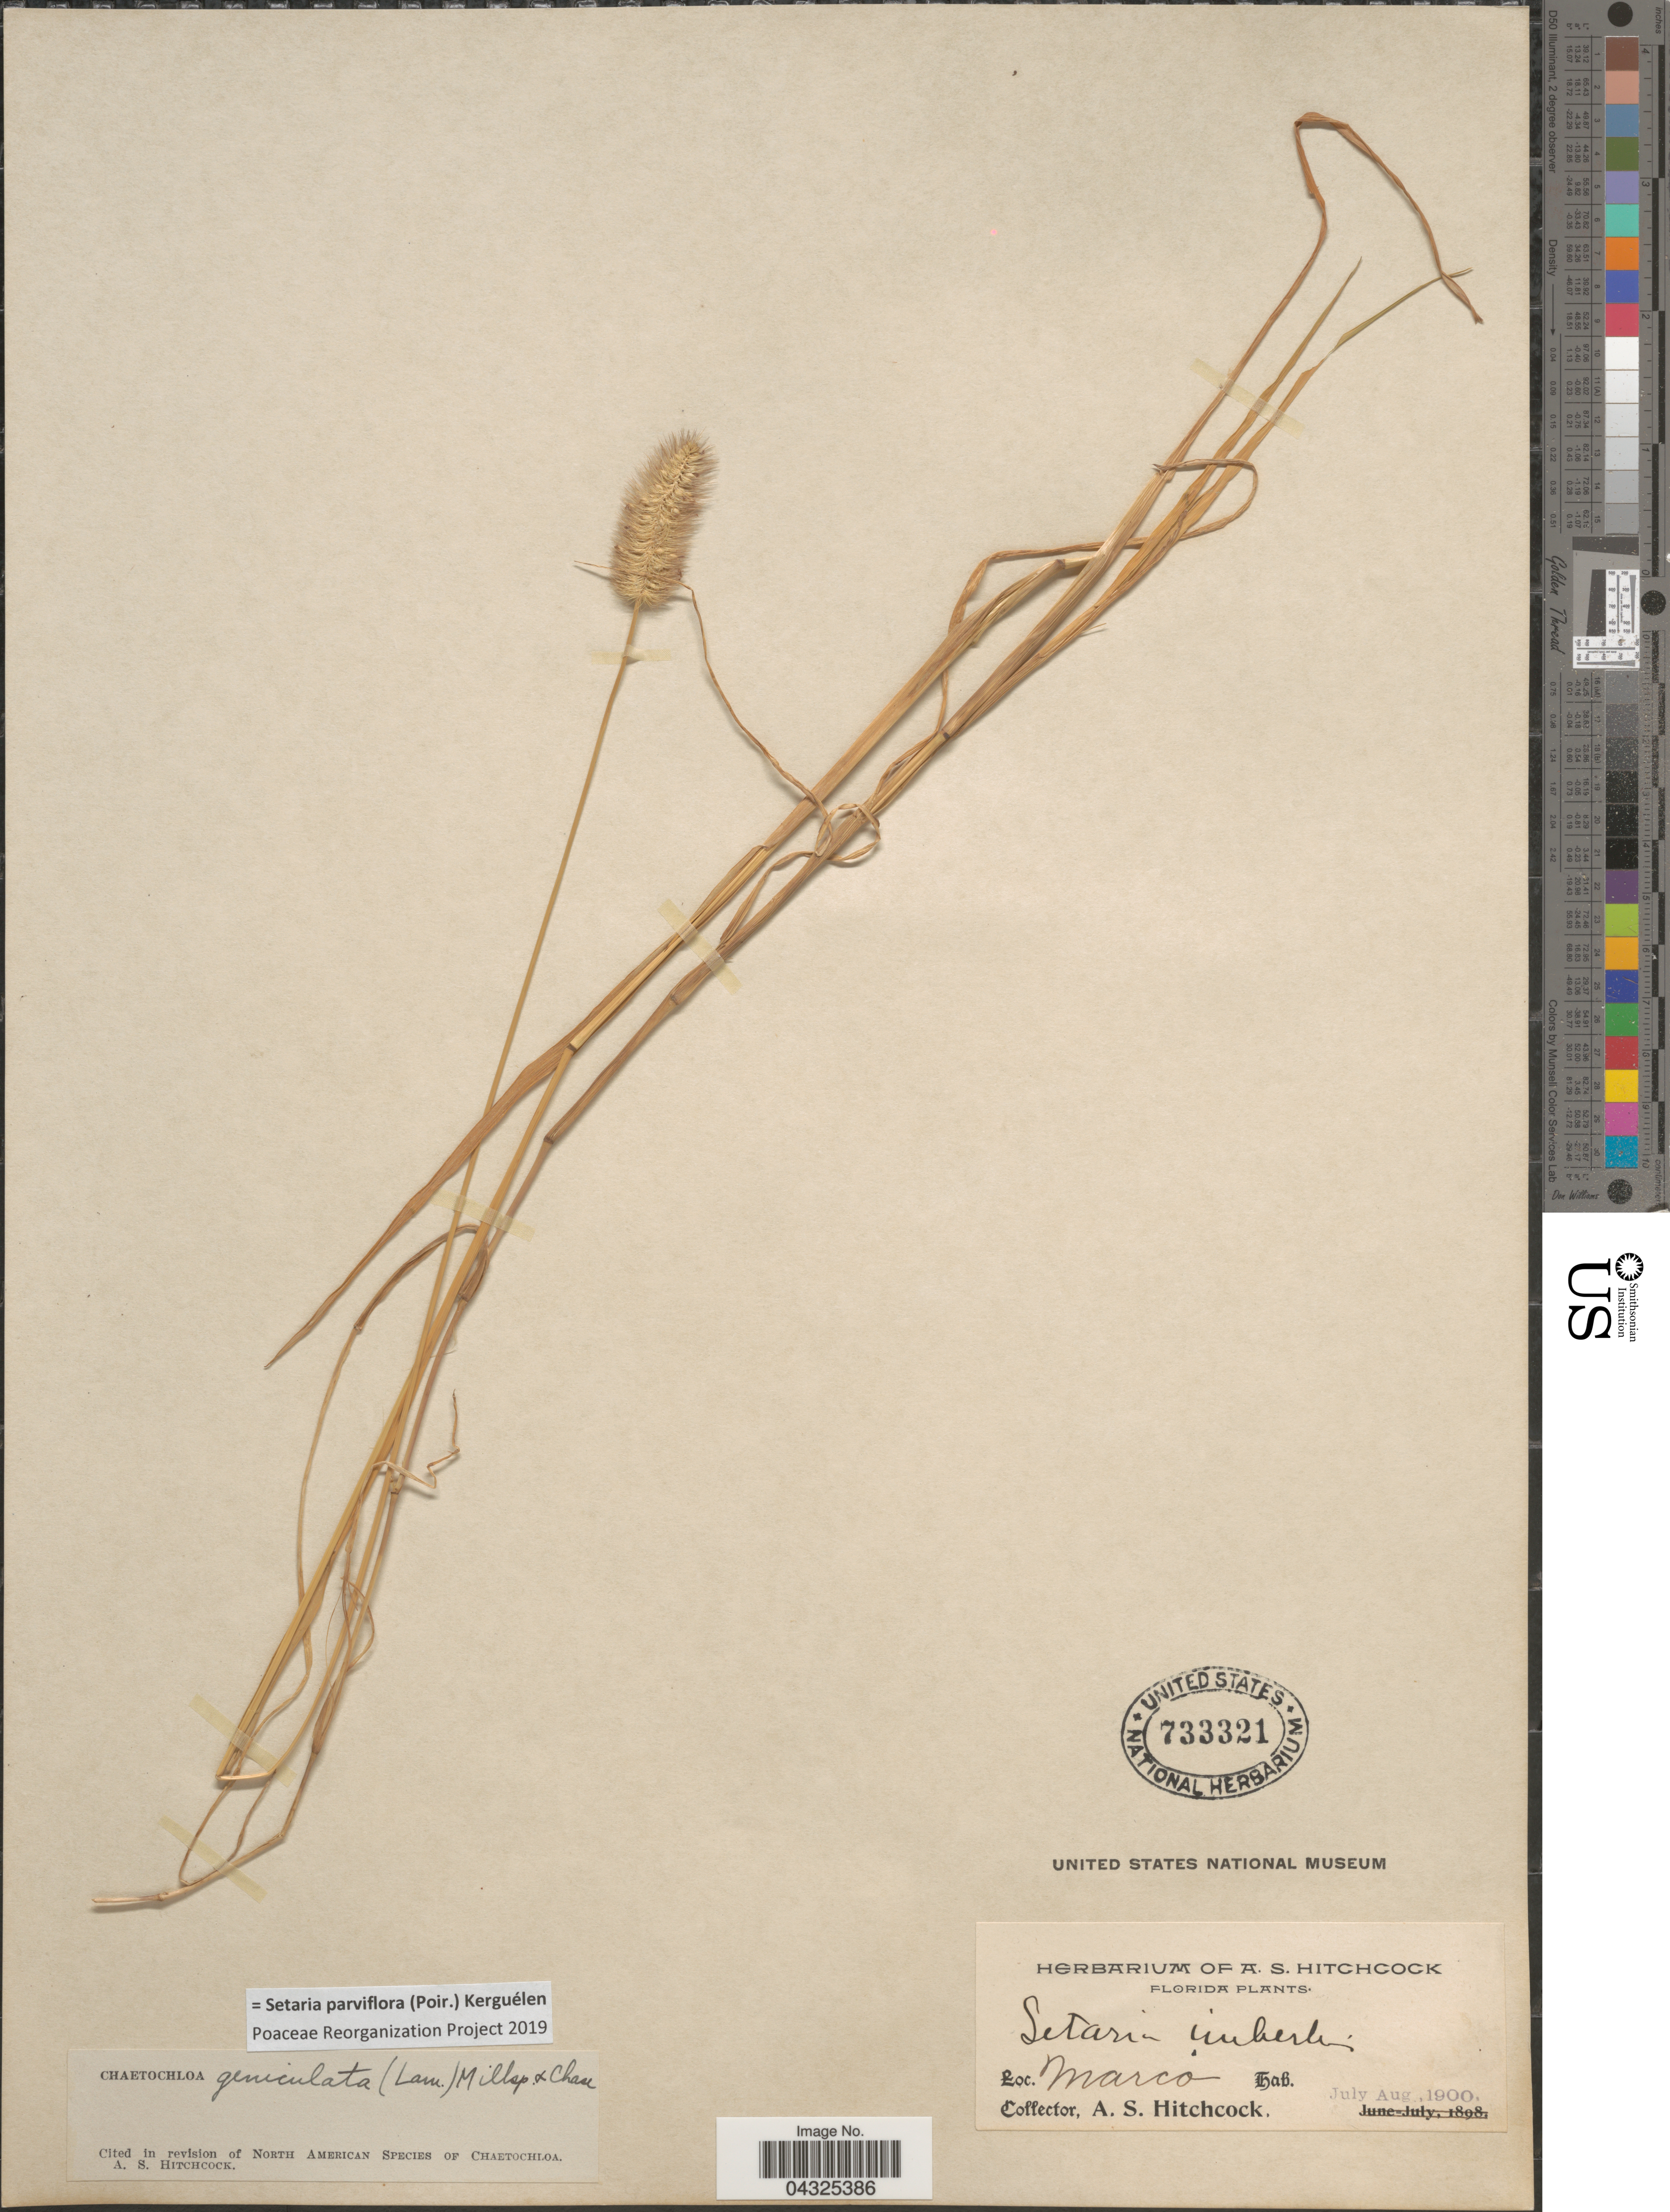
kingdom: Plantae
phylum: Tracheophyta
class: Liliopsida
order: Poales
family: Poaceae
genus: Setaria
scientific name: Setaria parviflora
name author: (Poir.) Kerguélen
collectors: A. S. Hitchcock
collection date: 1900-07/1900-08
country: United States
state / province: Florida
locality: Marco.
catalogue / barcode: US 733321